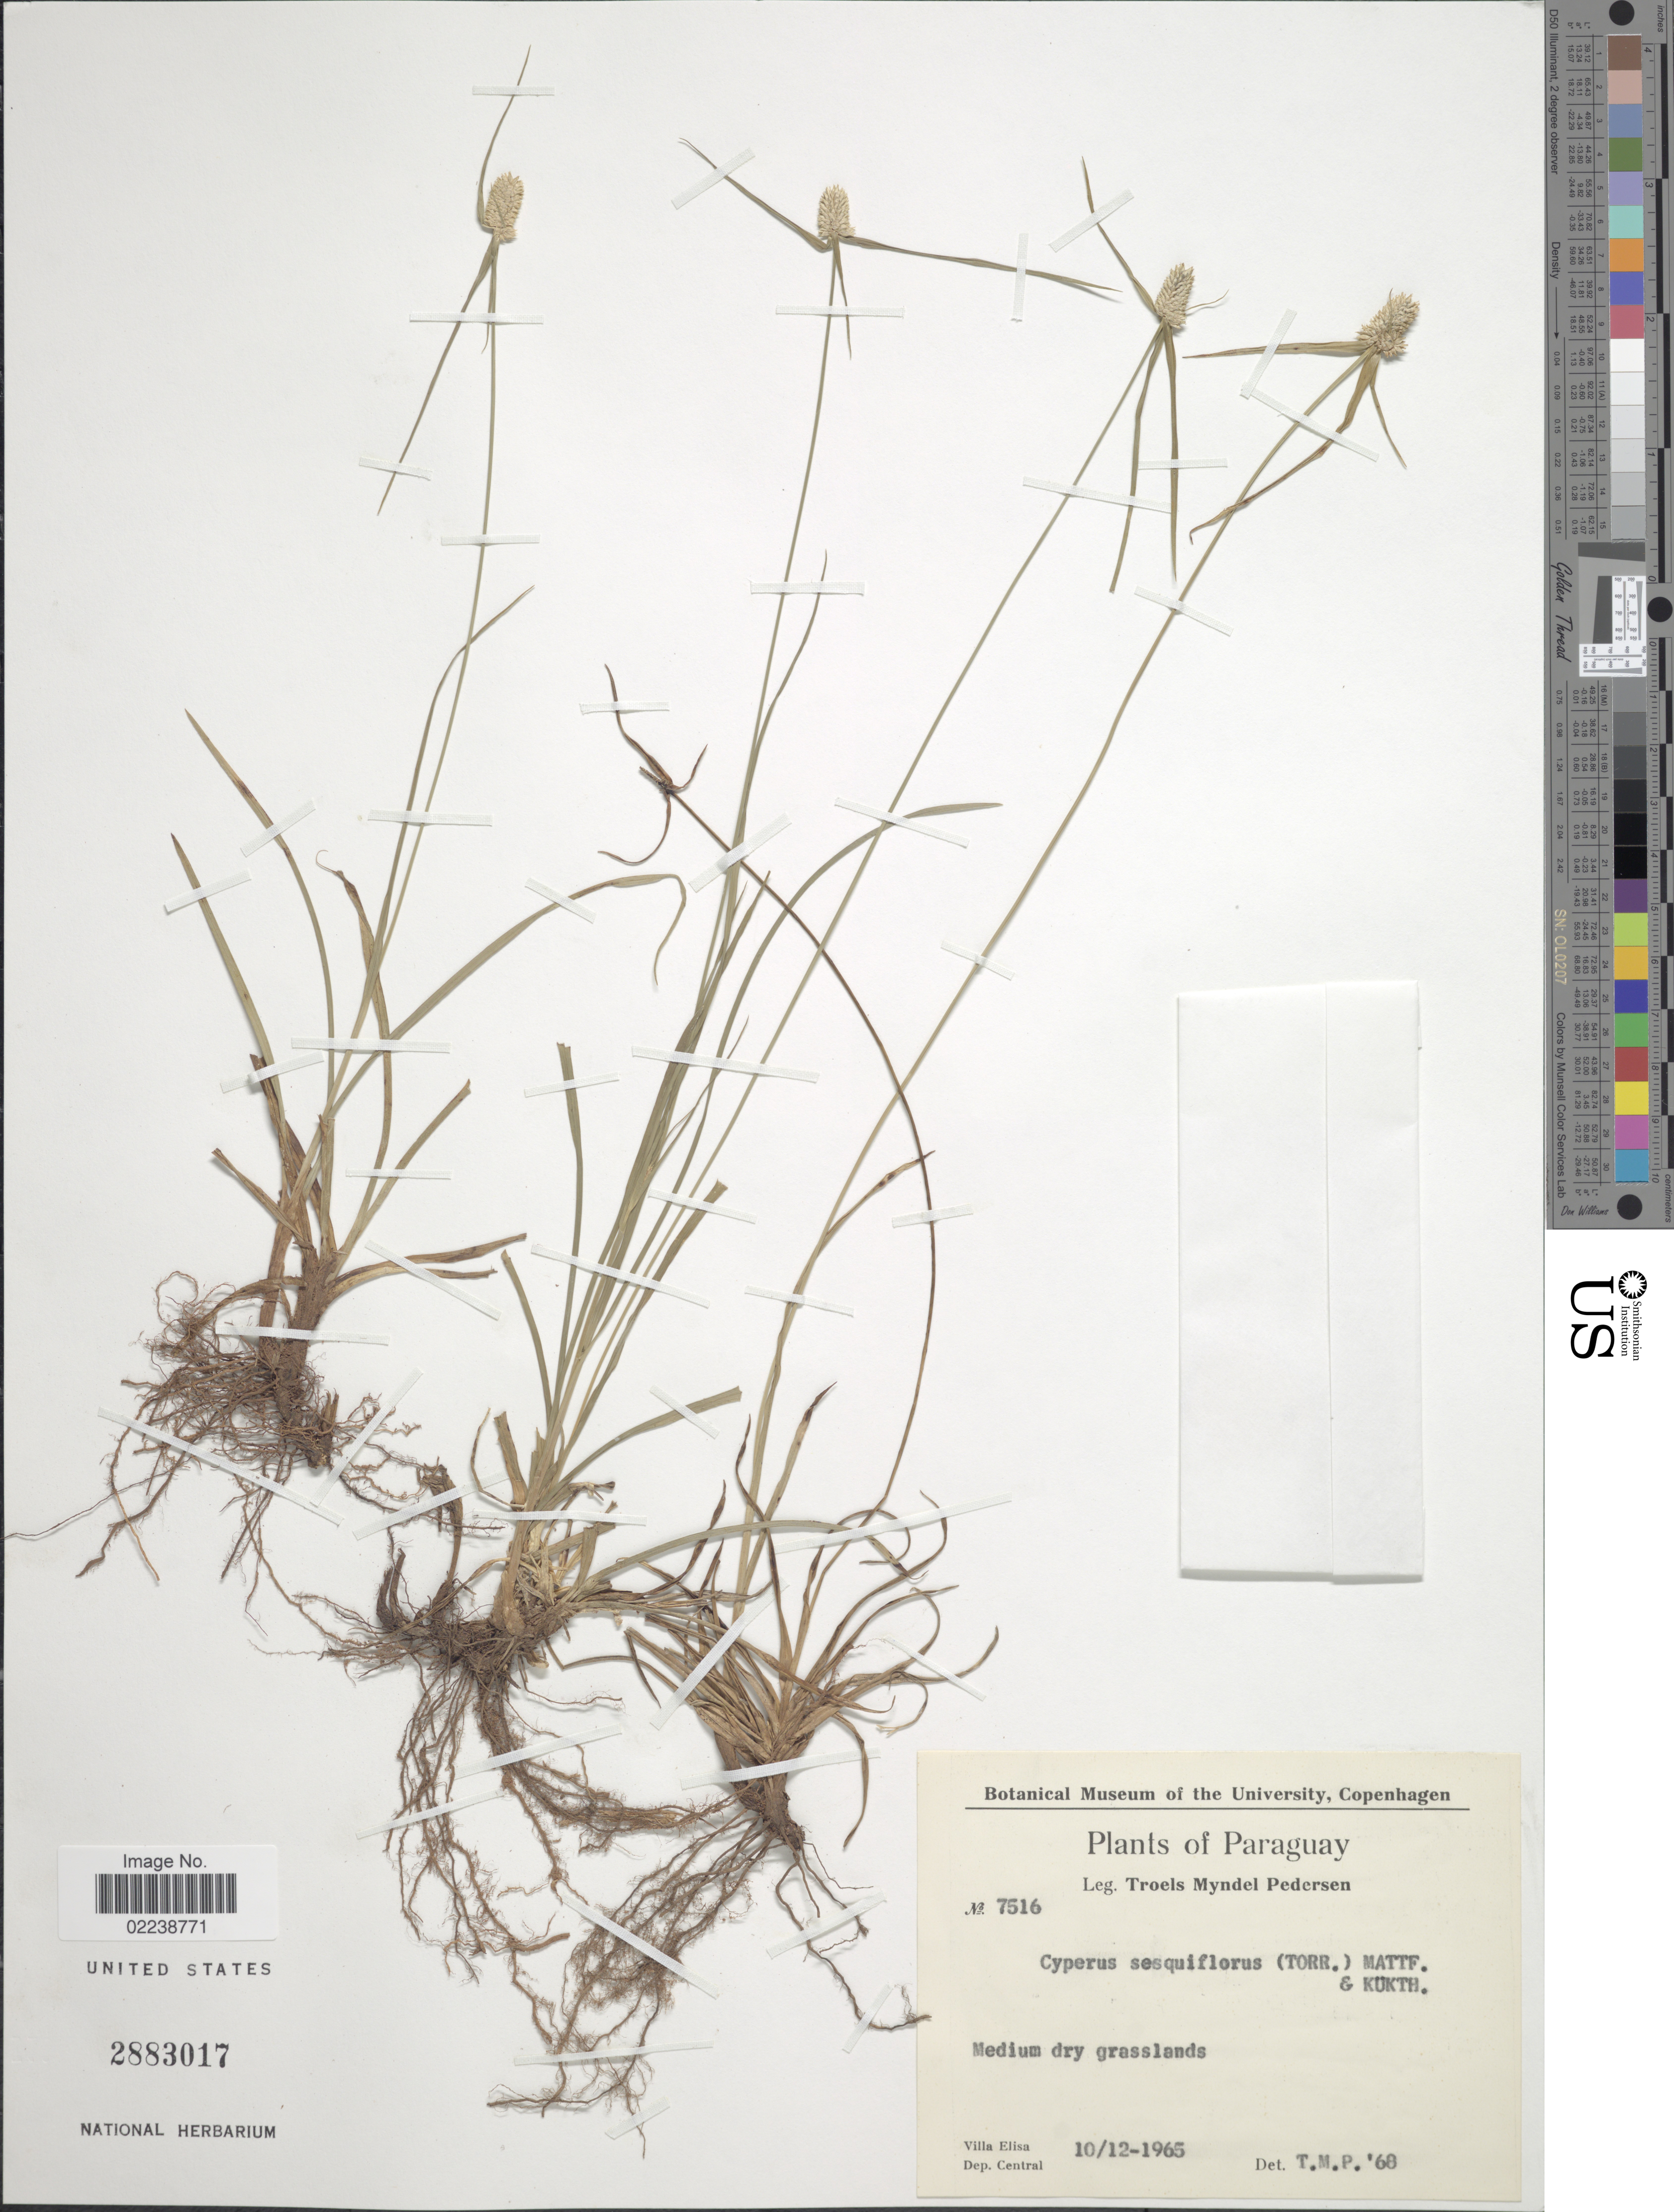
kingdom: Plantae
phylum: Tracheophyta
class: Liliopsida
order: Poales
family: Cyperaceae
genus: Cyperus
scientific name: Cyperus sesquiflorus subsp. sesquiflorus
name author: (Torr.) Mattf. & Kük.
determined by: Strong, M. T., (US), Smithsonian Institution - National Museum of Natural History (UNITED STATES)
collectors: T. Pederson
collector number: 7516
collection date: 1965-12-10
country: Paraguay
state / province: Central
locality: Villa Elisa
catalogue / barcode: US 2883017